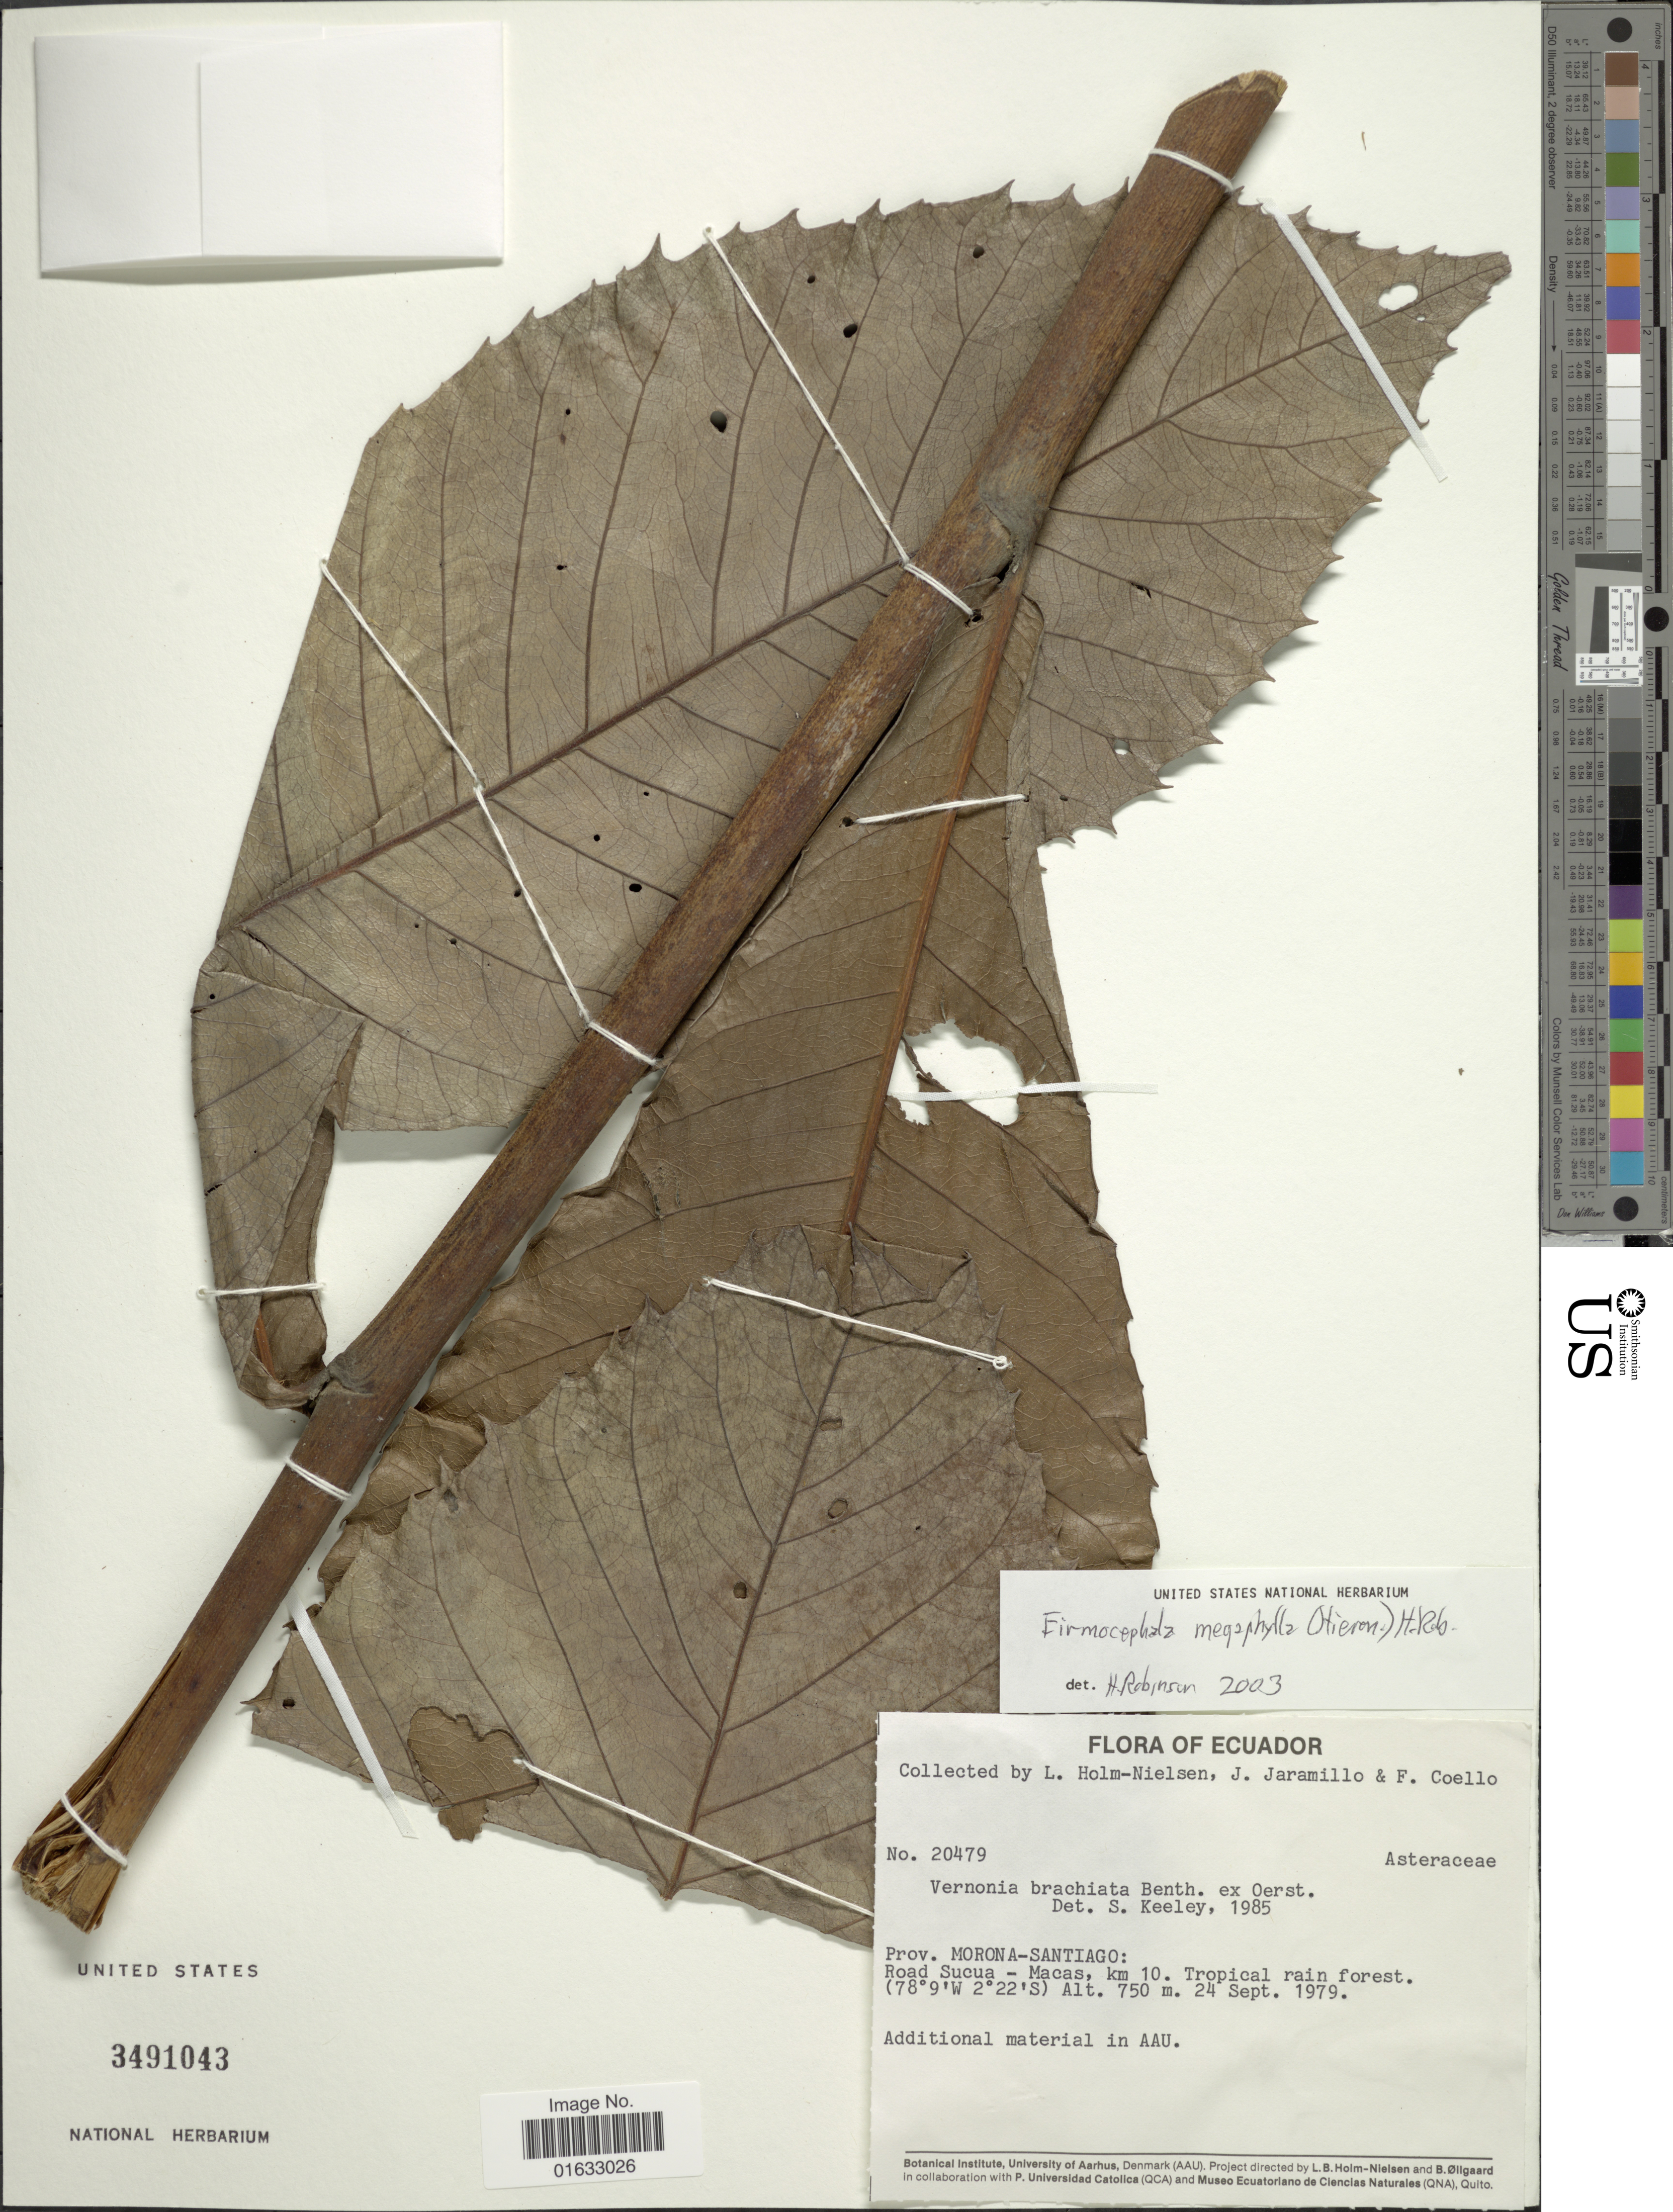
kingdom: Plantae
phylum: Tracheophyta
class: Magnoliopsida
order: Asterales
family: Asteraceae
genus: Eirmocephala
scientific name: Eirmocephala megaphylla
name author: (Hieron.) H. Rob.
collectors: L. B. Holm-Nielsen, J. Jaramillo & F. Coello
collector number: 20479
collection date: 1979-09-24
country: Ecuador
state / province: Morona-Santiago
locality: Ecuador, Prov. Morona-Santiago: Road Sucua - Macas, km 10.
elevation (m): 750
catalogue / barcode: US 3491043